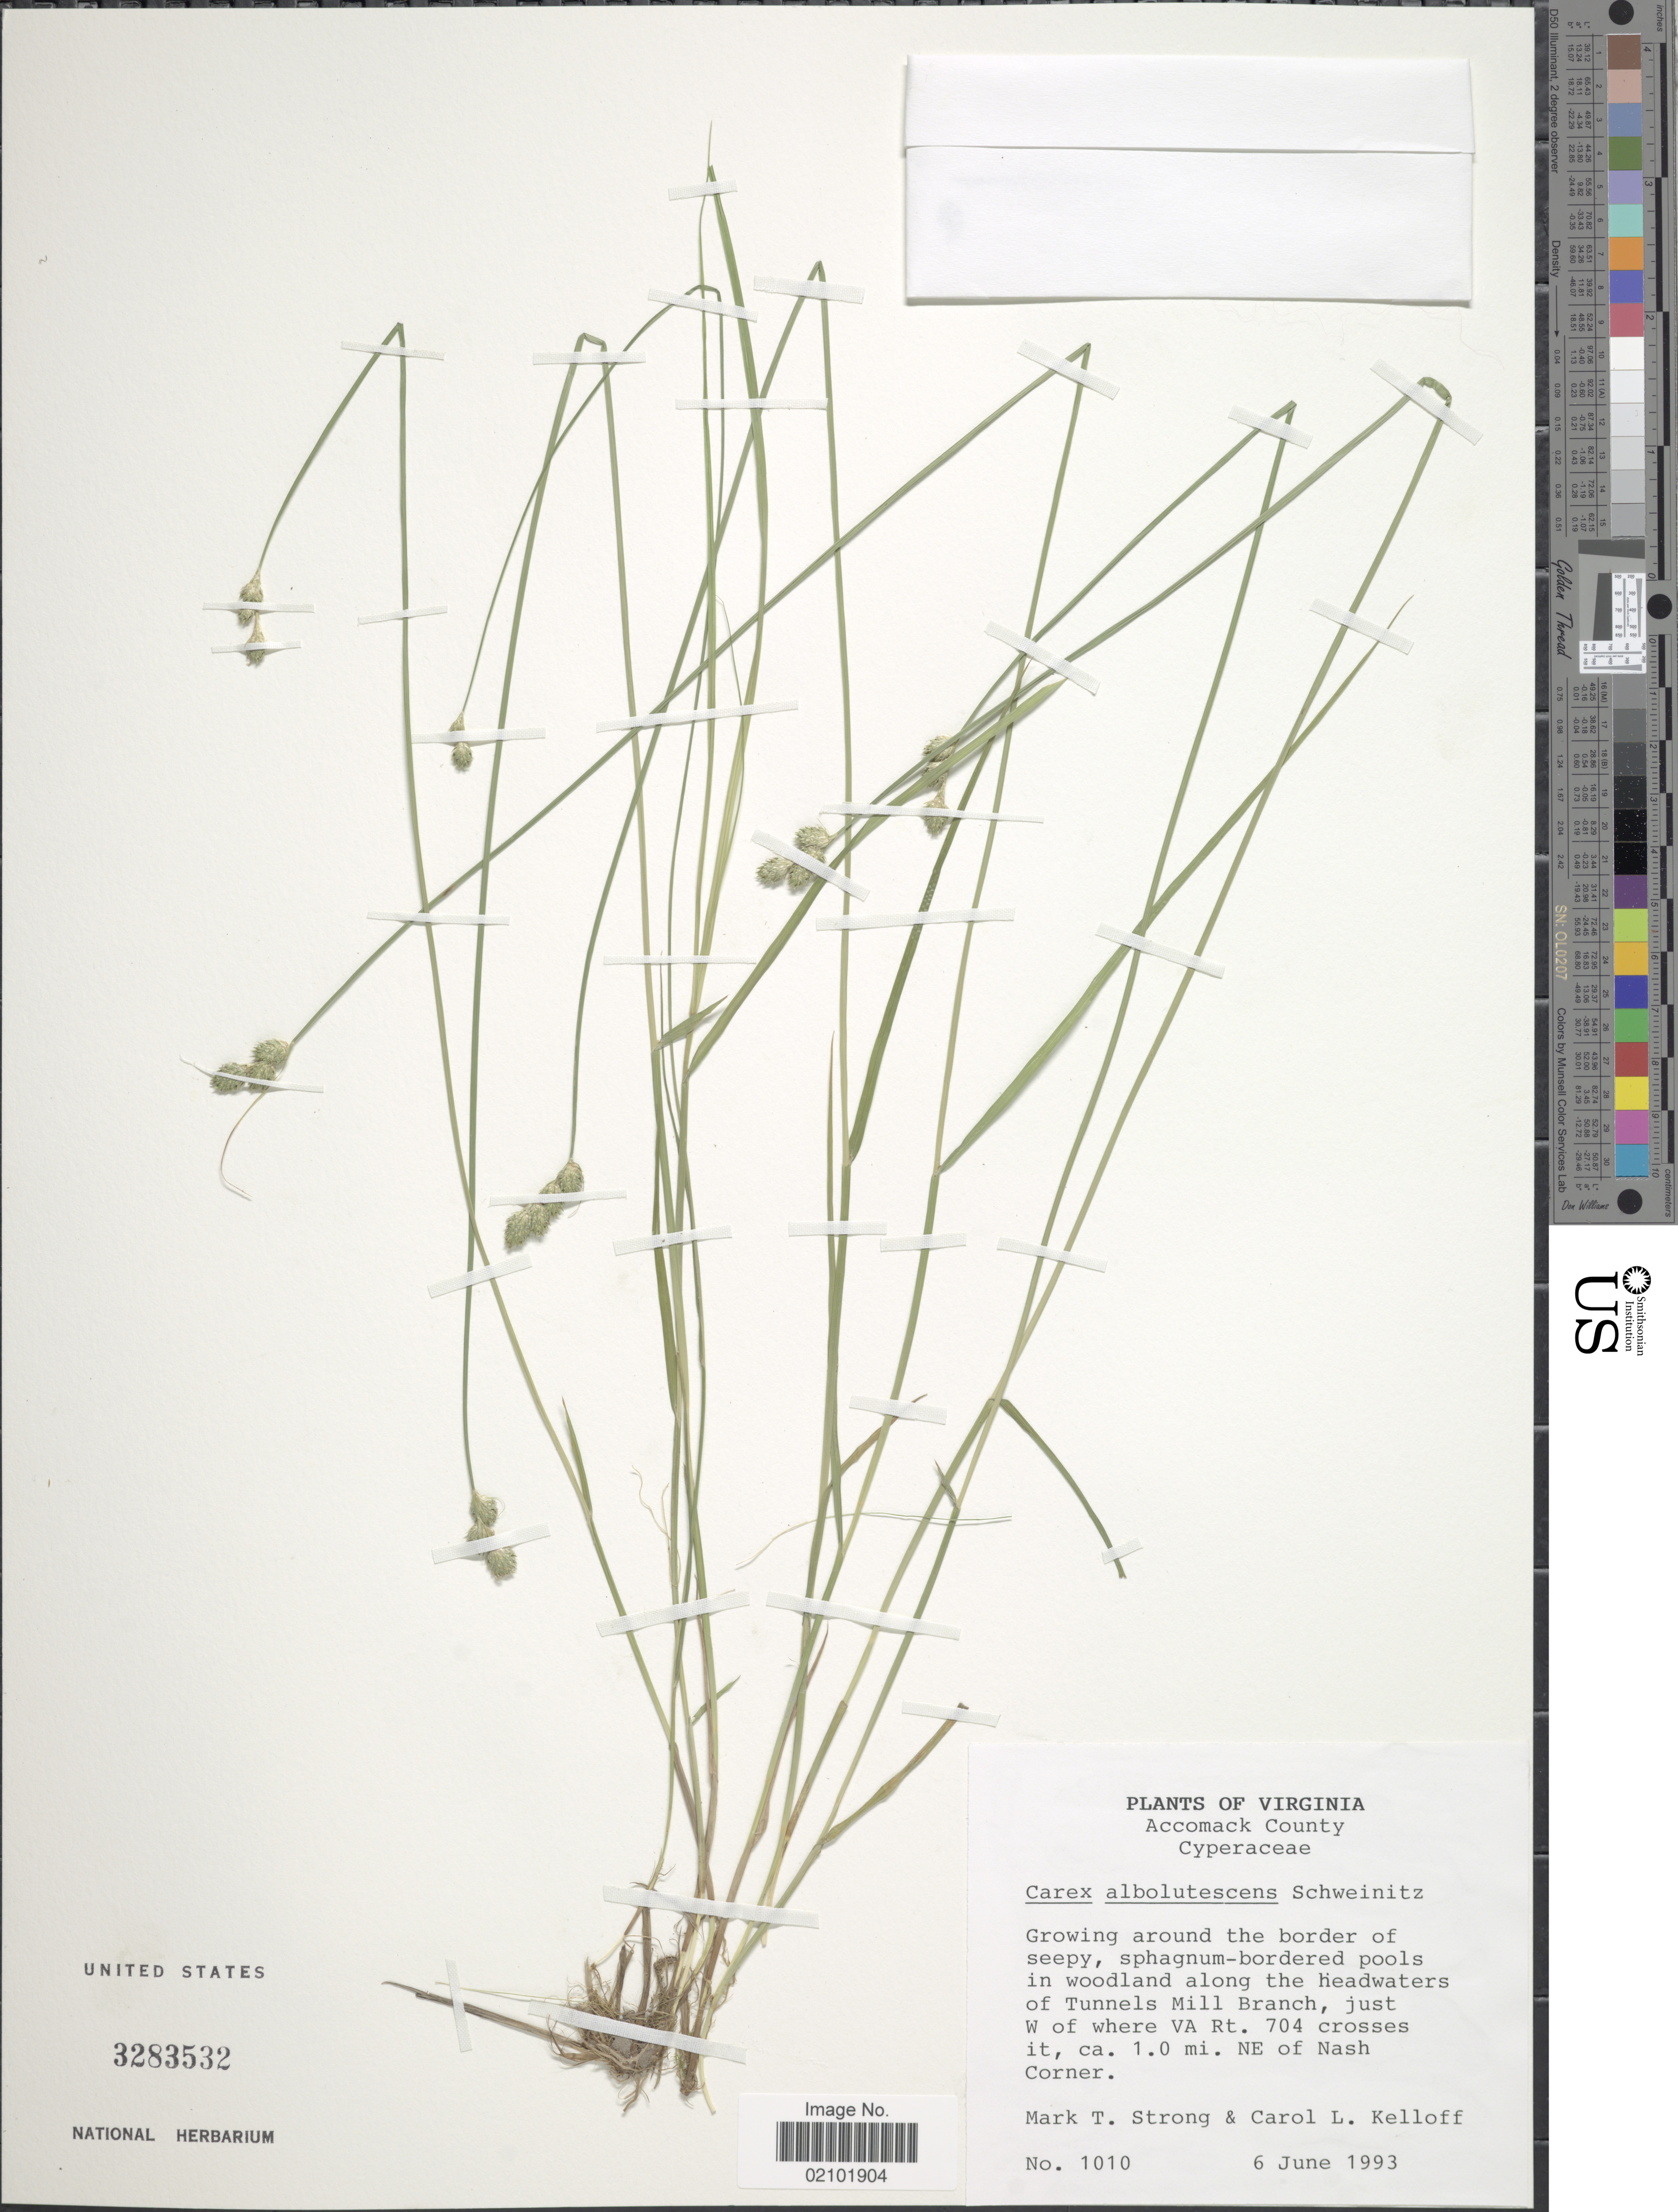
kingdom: Plantae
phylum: Tracheophyta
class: Liliopsida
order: Poales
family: Cyperaceae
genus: Carex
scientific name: Carex albolutescens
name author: Schwein.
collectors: M. T. Strong & C. L. Kelloff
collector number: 1010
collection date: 1993-06-06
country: United States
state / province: Virginia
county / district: Accomack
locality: Along the headwaters of Tunnels Mill Branch, just W of where VA Rt. 704 crosses it, ca. 1.0 mi. NE of Nash Corner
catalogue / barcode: US 3283532